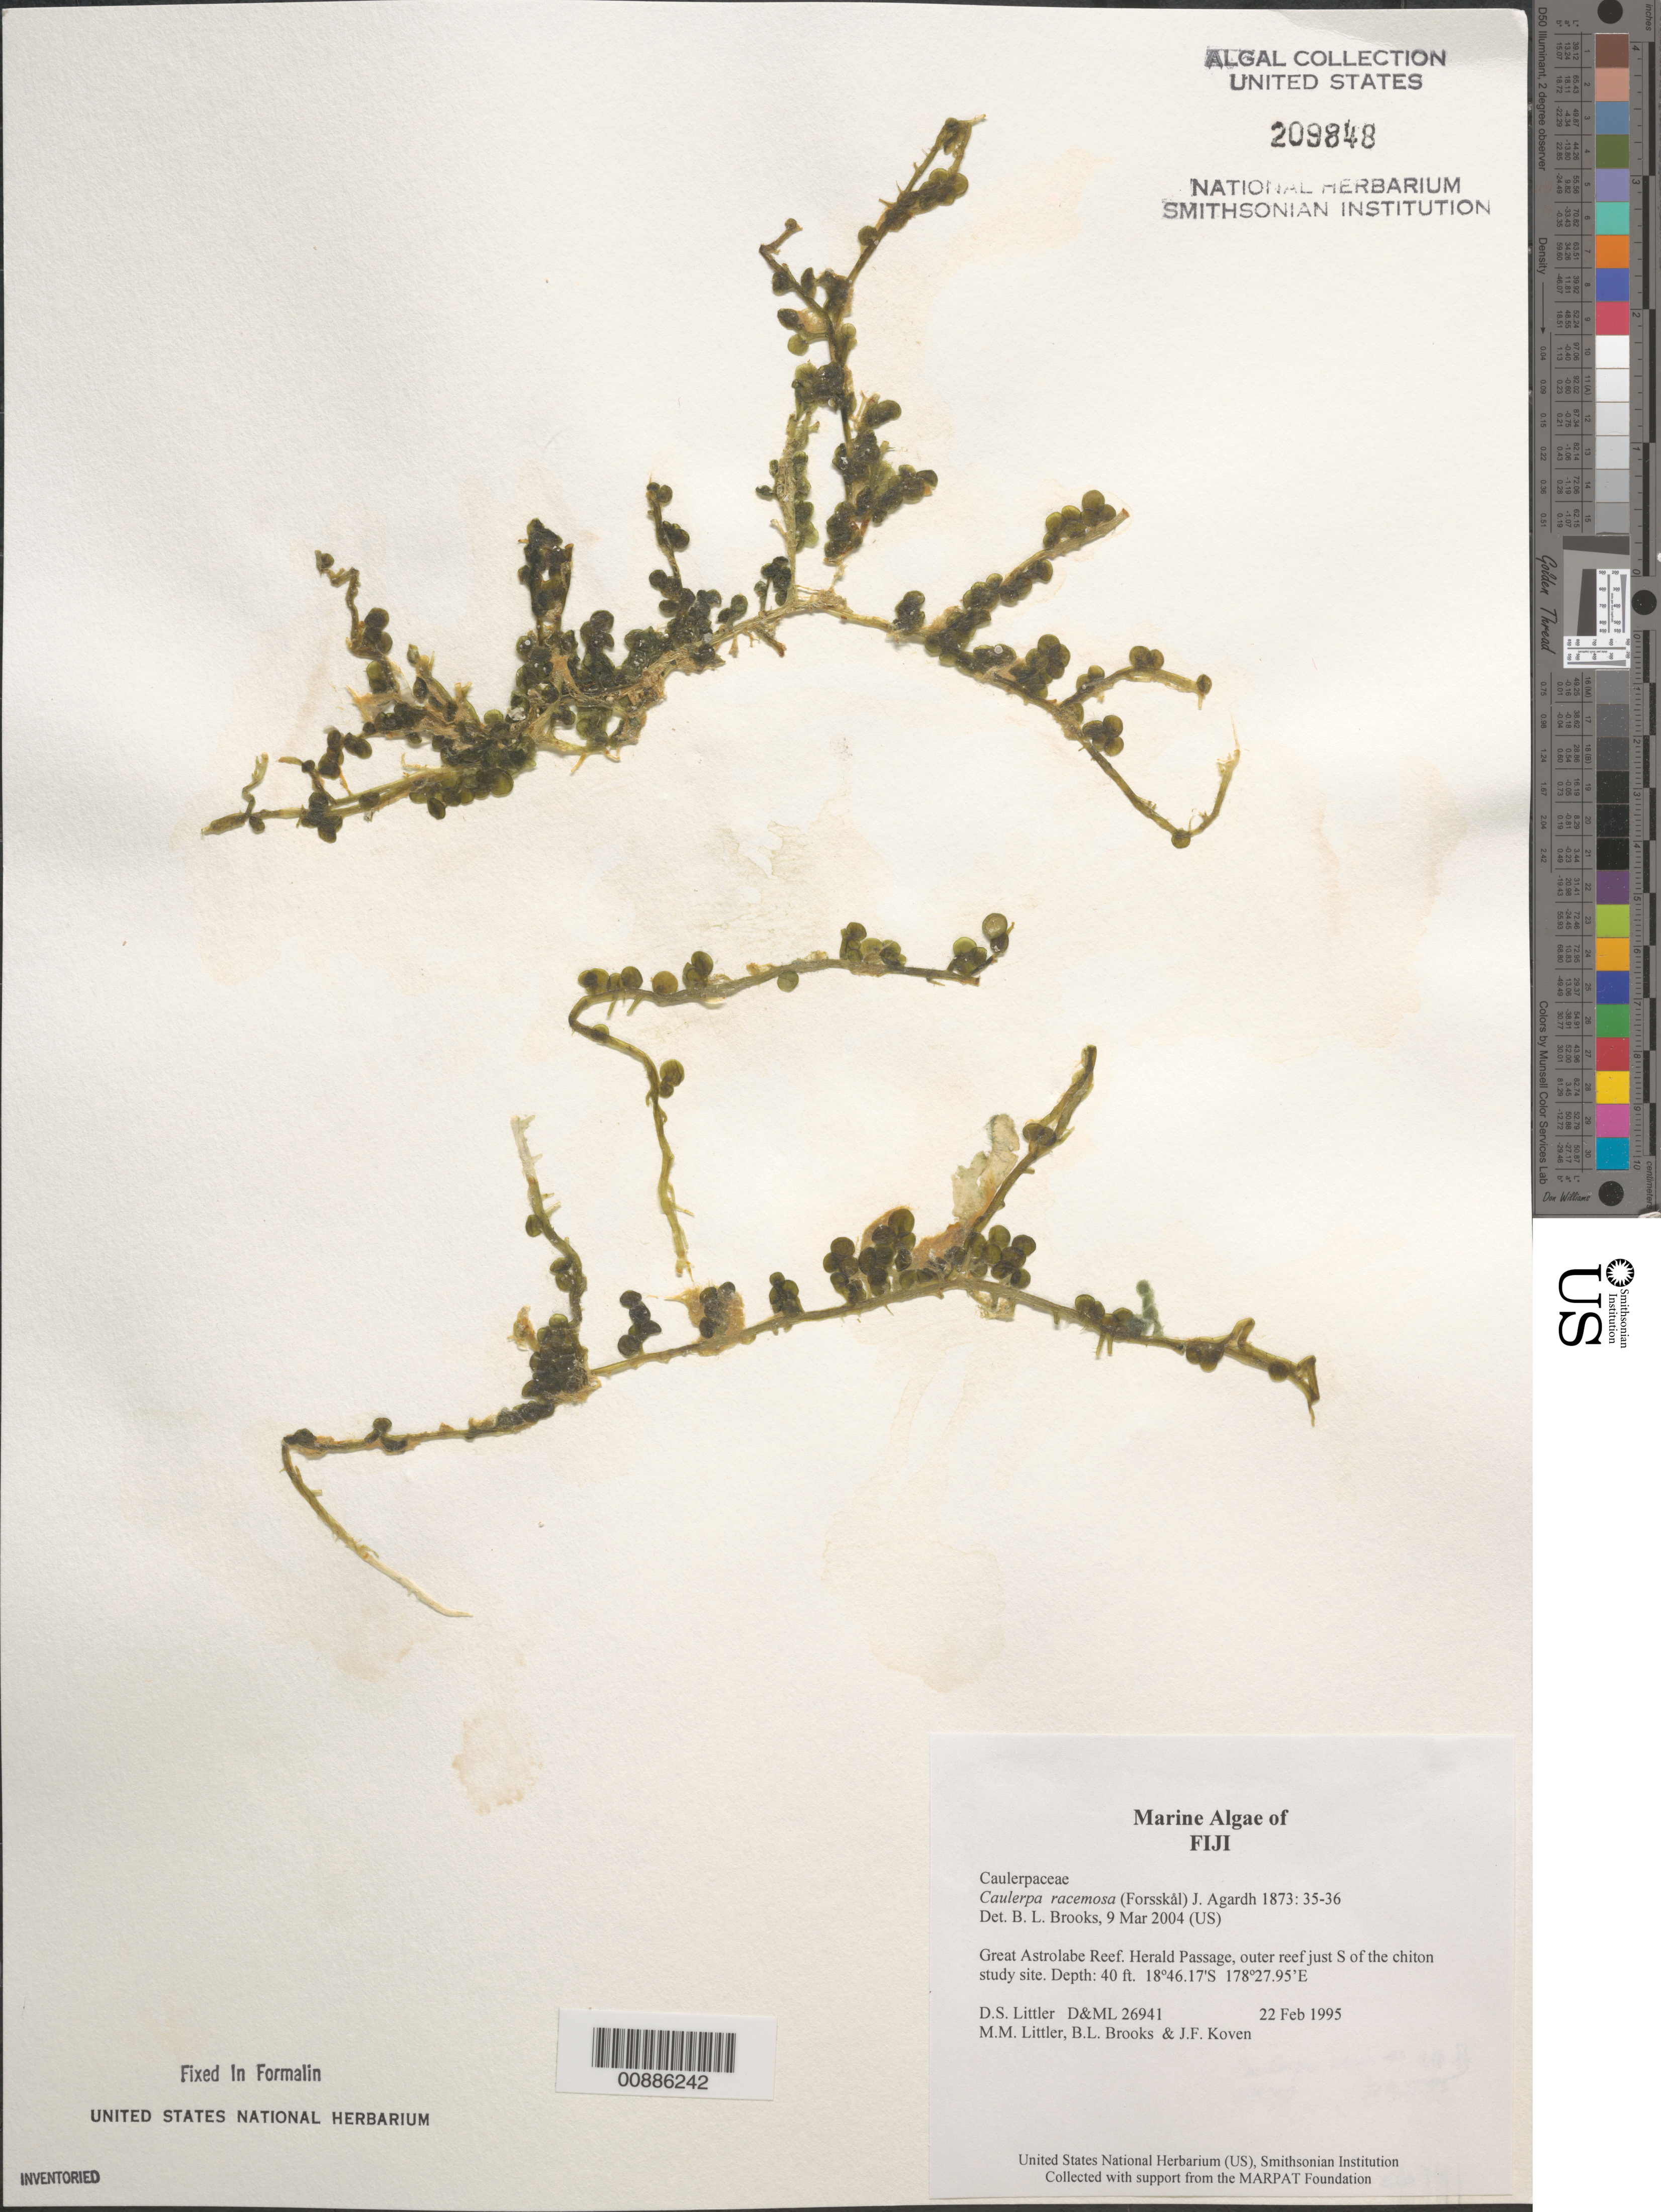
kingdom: Plantae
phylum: Chlorophyta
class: Ulvophyceae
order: Bryopsidales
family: Caulerpaceae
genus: Caulerpa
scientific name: Caulerpa racemosa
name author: (Forssk.) J. Agardh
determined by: Brooks, B. L., (BOT), Smithsonian Institution - National Museum of Natural History (UNITED STATES)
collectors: D. S. Littler, M. M. Littler, B. Brooks & J. Koven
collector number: D&ML 26941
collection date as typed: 22 Feb 1995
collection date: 1995-02-22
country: Fiji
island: Great Astrolabe Reef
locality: Great Astrolabe Reef, Herald Passage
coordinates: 18 46.17'S, 178 27.95'E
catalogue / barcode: US 209848